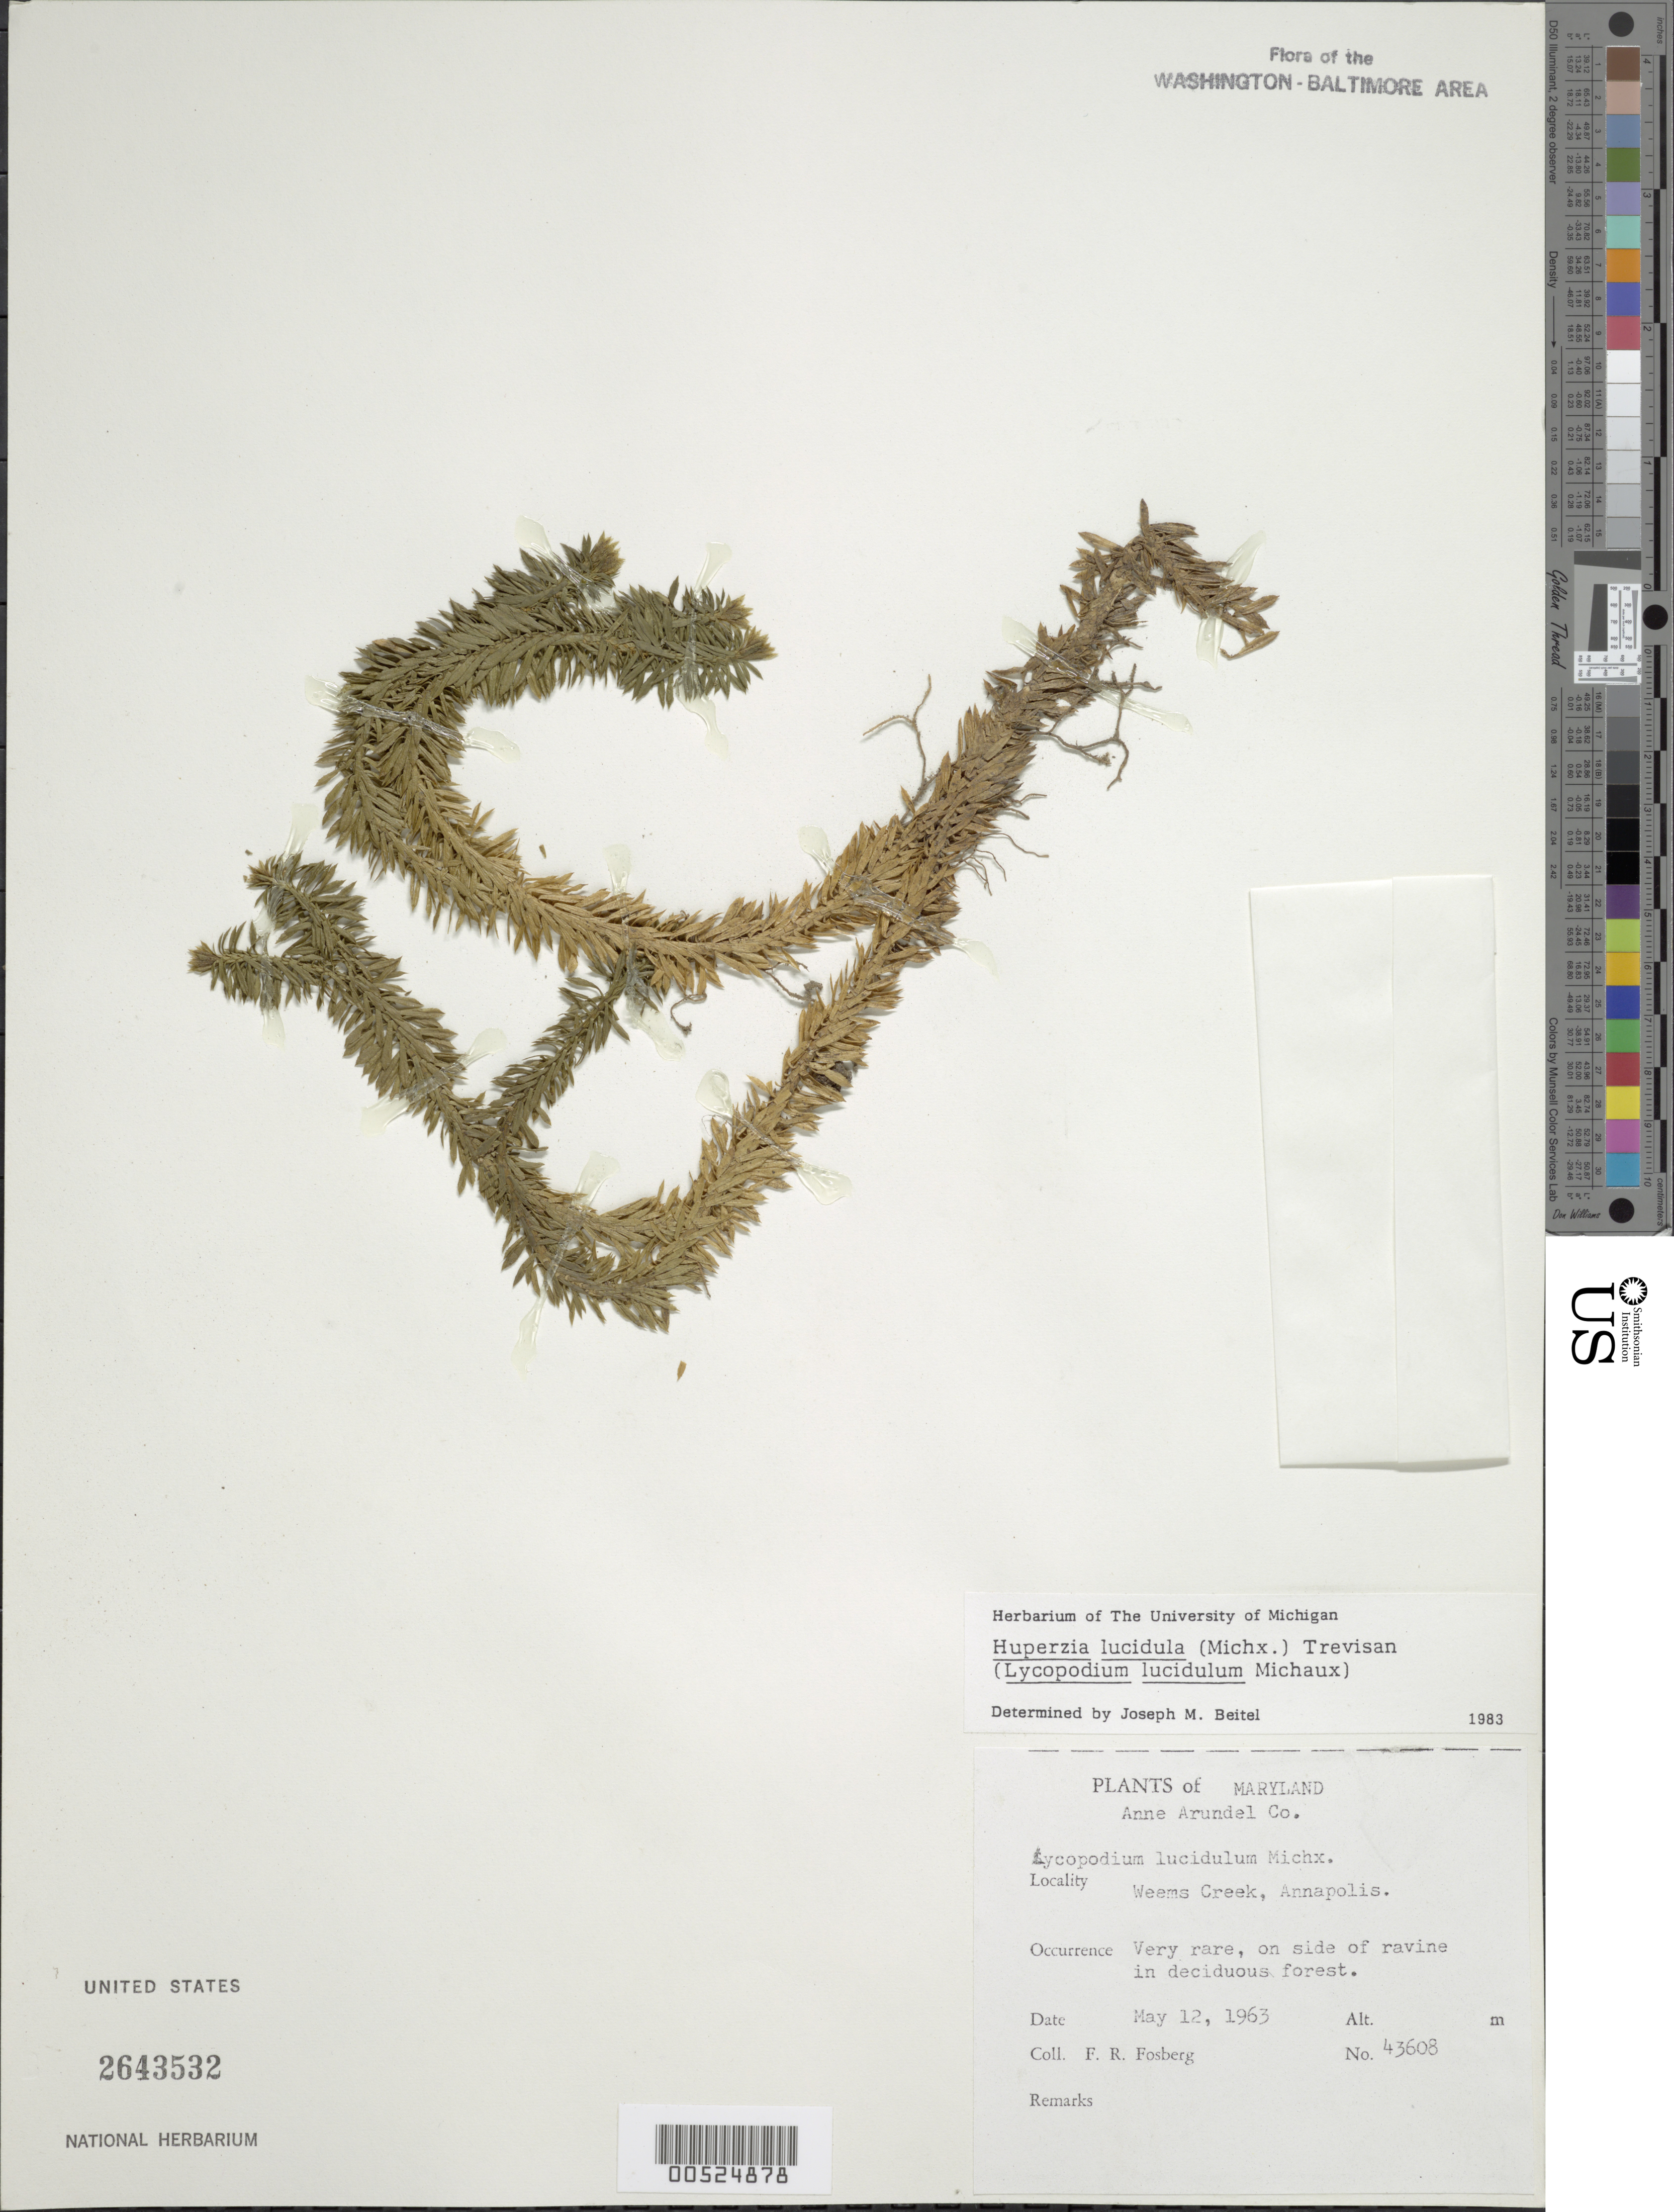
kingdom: Plantae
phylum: Tracheophyta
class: Lycopodiopsida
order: Lycopodiales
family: Lycopodiaceae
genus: Huperzia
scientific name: Huperzia lucidula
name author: (Michx.) Trevis.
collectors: F. R. Fosberg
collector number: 43608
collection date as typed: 12 May 1963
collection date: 1963-05-12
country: United States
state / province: Maryland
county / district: Anne Arundel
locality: Weems Creek, Annapolis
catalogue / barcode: US 2643532